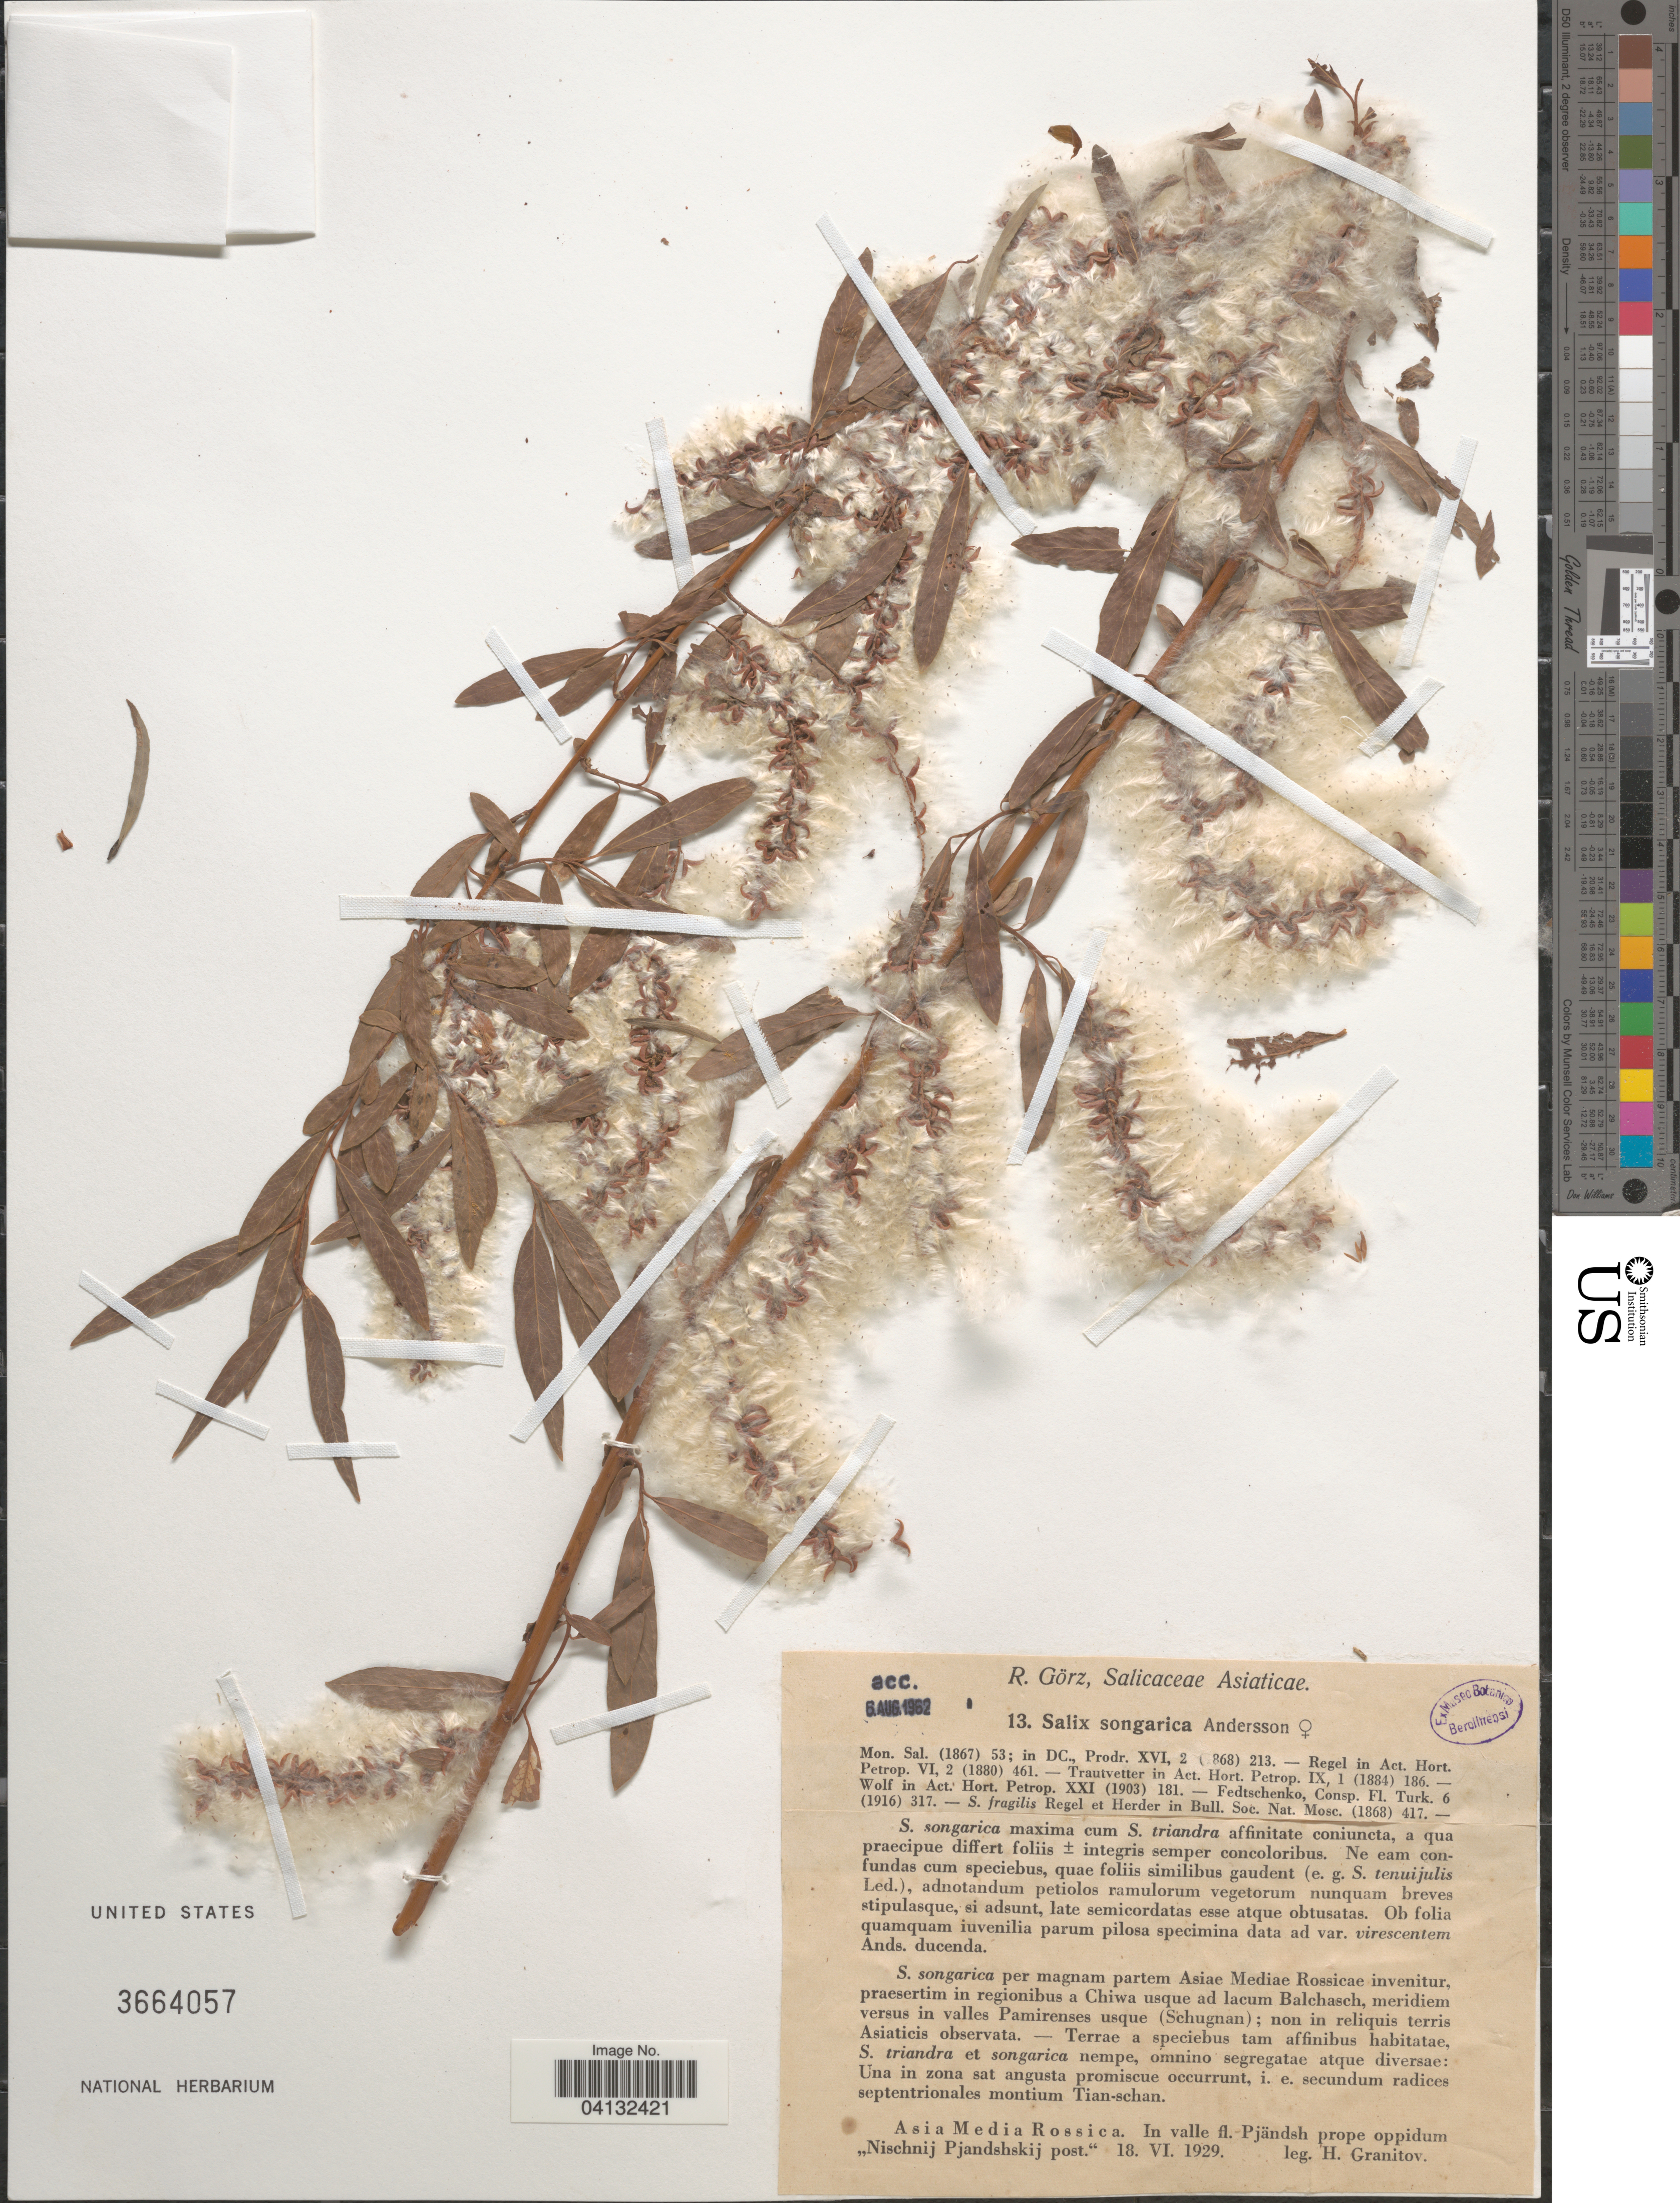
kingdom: Plantae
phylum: Tracheophyta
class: Magnoliopsida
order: Malpighiales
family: Salicaceae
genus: Salix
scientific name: Salix songarica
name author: Andersson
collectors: H. Granitov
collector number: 13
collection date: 1929-06-18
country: Tajikistan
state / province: Khatlon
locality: Asia Media Rossica. In valle fl. Pjändsh prope oppidum ,,Nischnij Pjandshskij post'. (Now Panji Poyon)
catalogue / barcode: US 3664057